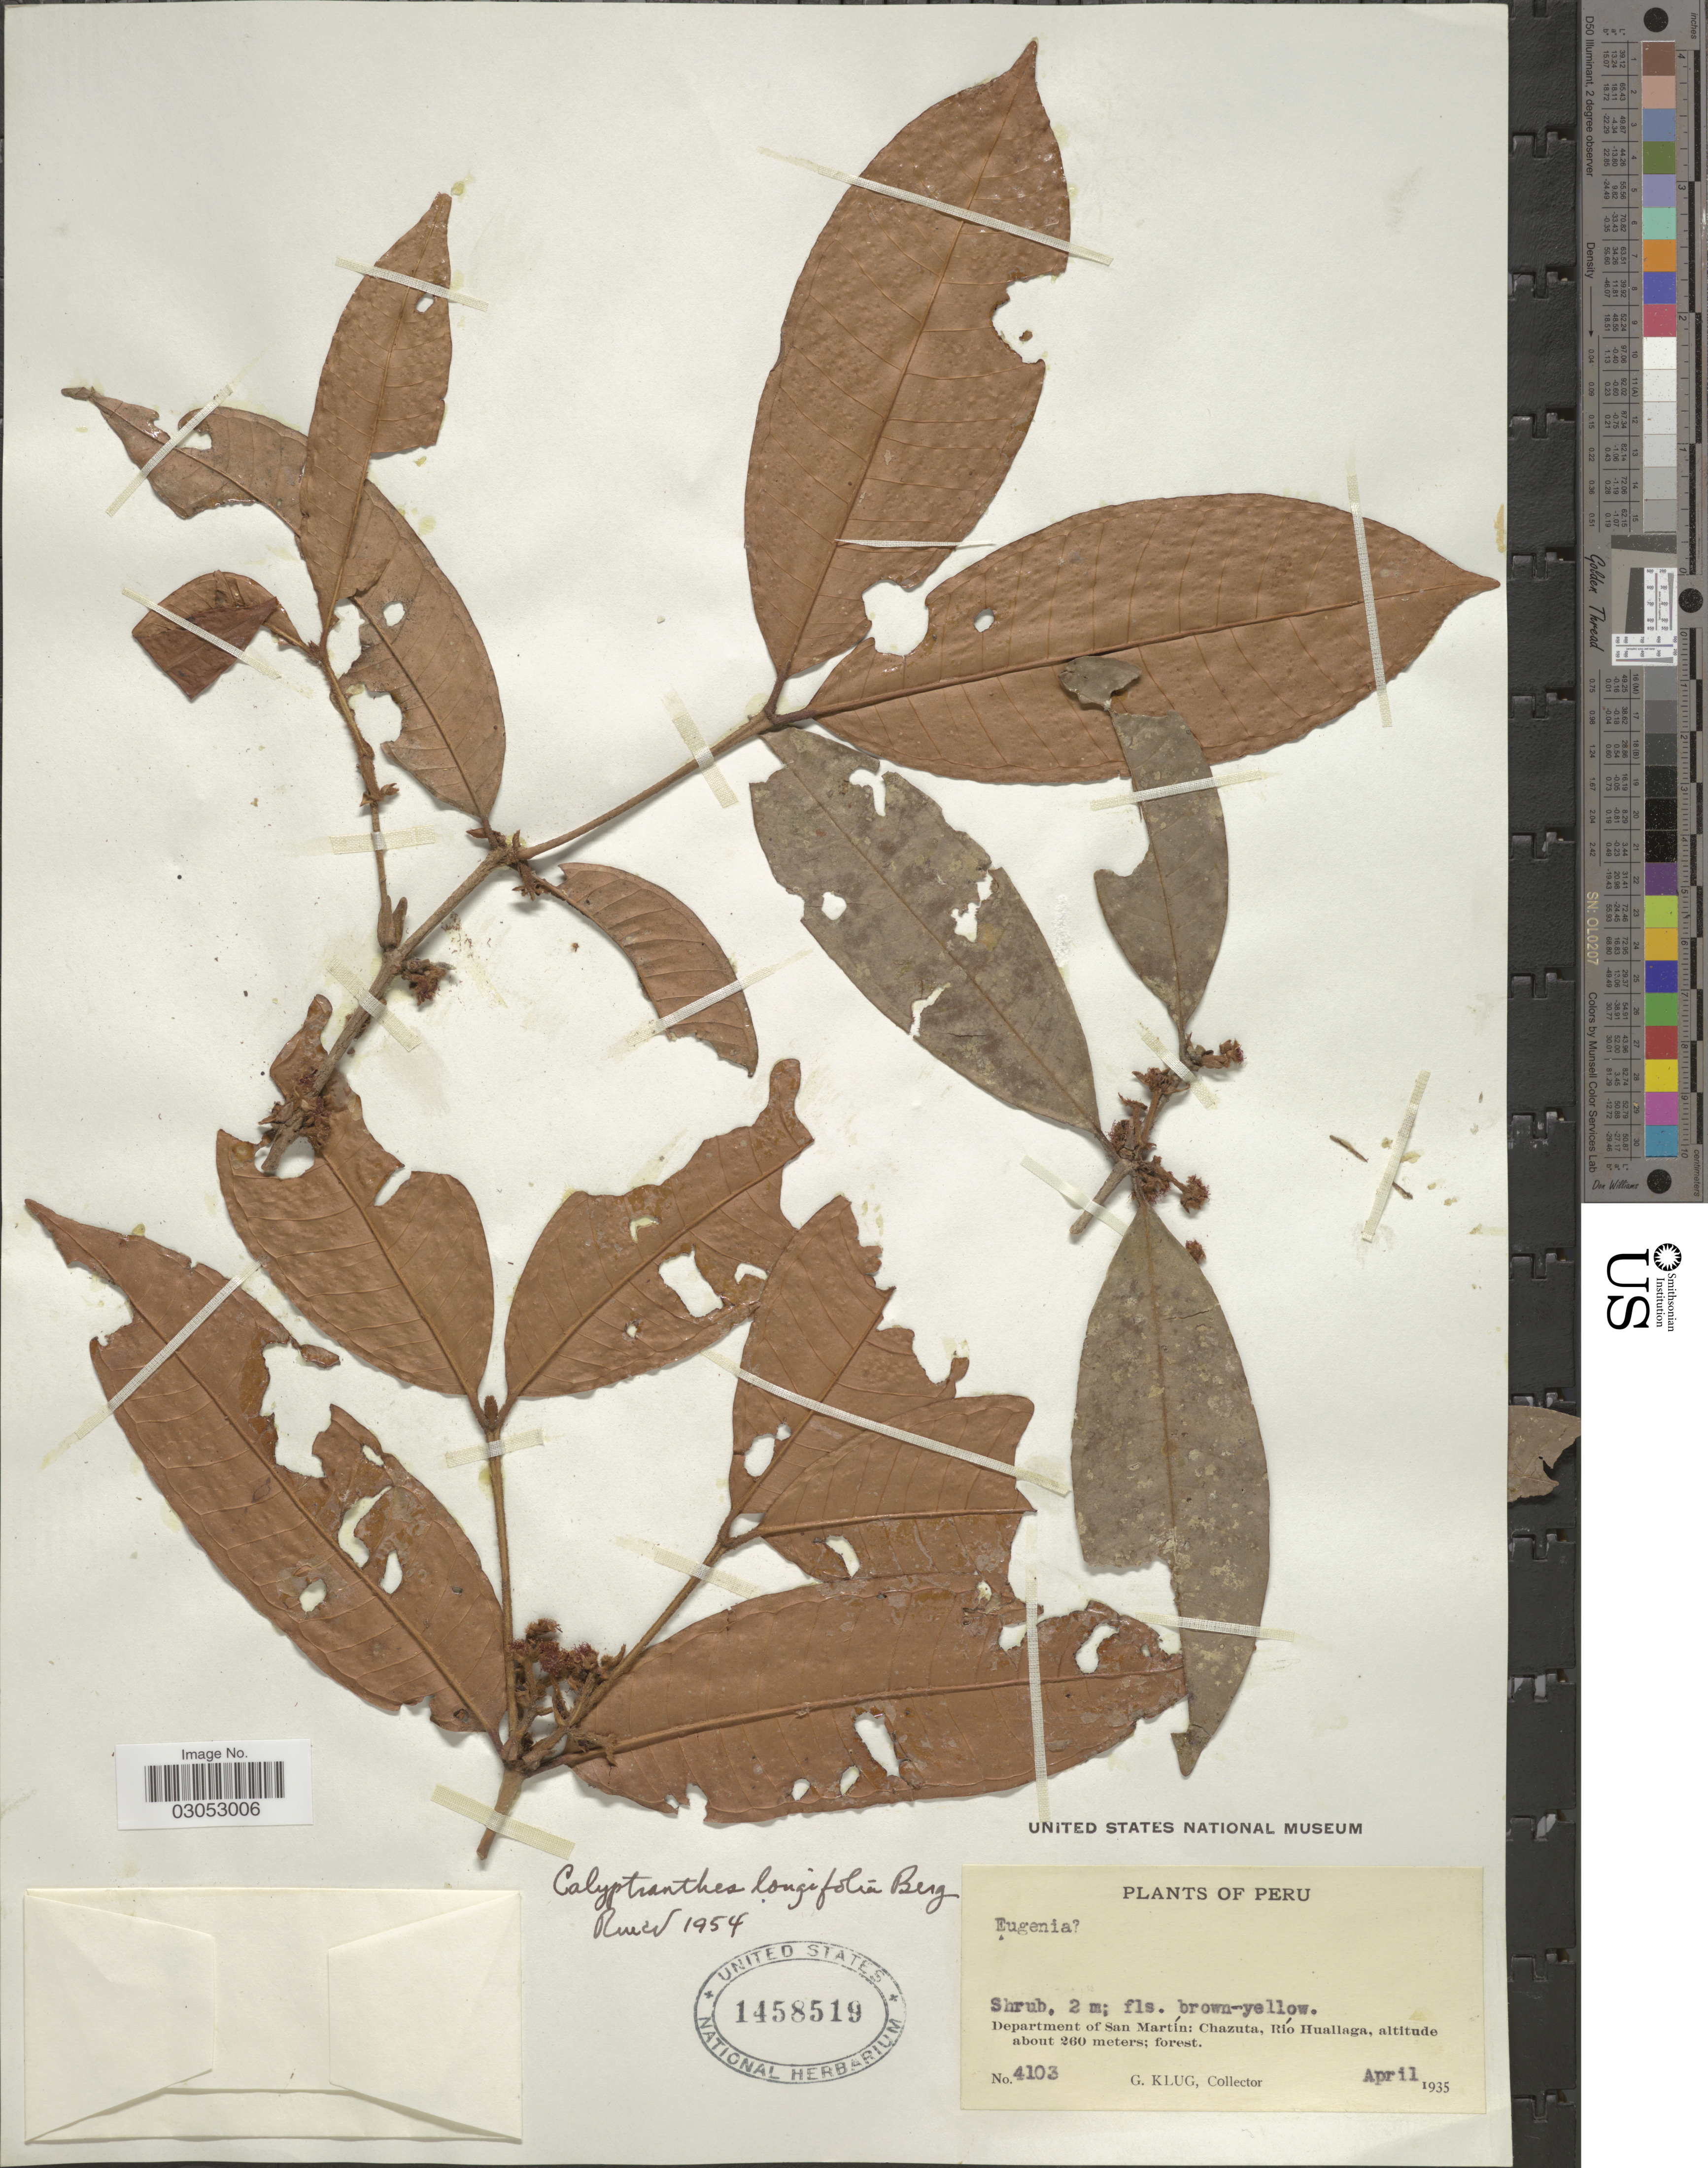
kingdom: Plantae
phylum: Tracheophyta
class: Magnoliopsida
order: Myrtales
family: Myrtaceae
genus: Myrcia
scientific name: Myrcia pleophlebia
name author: (Diels) G.P. Burton & E. Lucas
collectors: G. Klug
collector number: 4103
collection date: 1935-04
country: Peru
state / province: San Martín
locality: Department of San Martín: Chazuta, Río Huallaga.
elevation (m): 260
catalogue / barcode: US 1458519